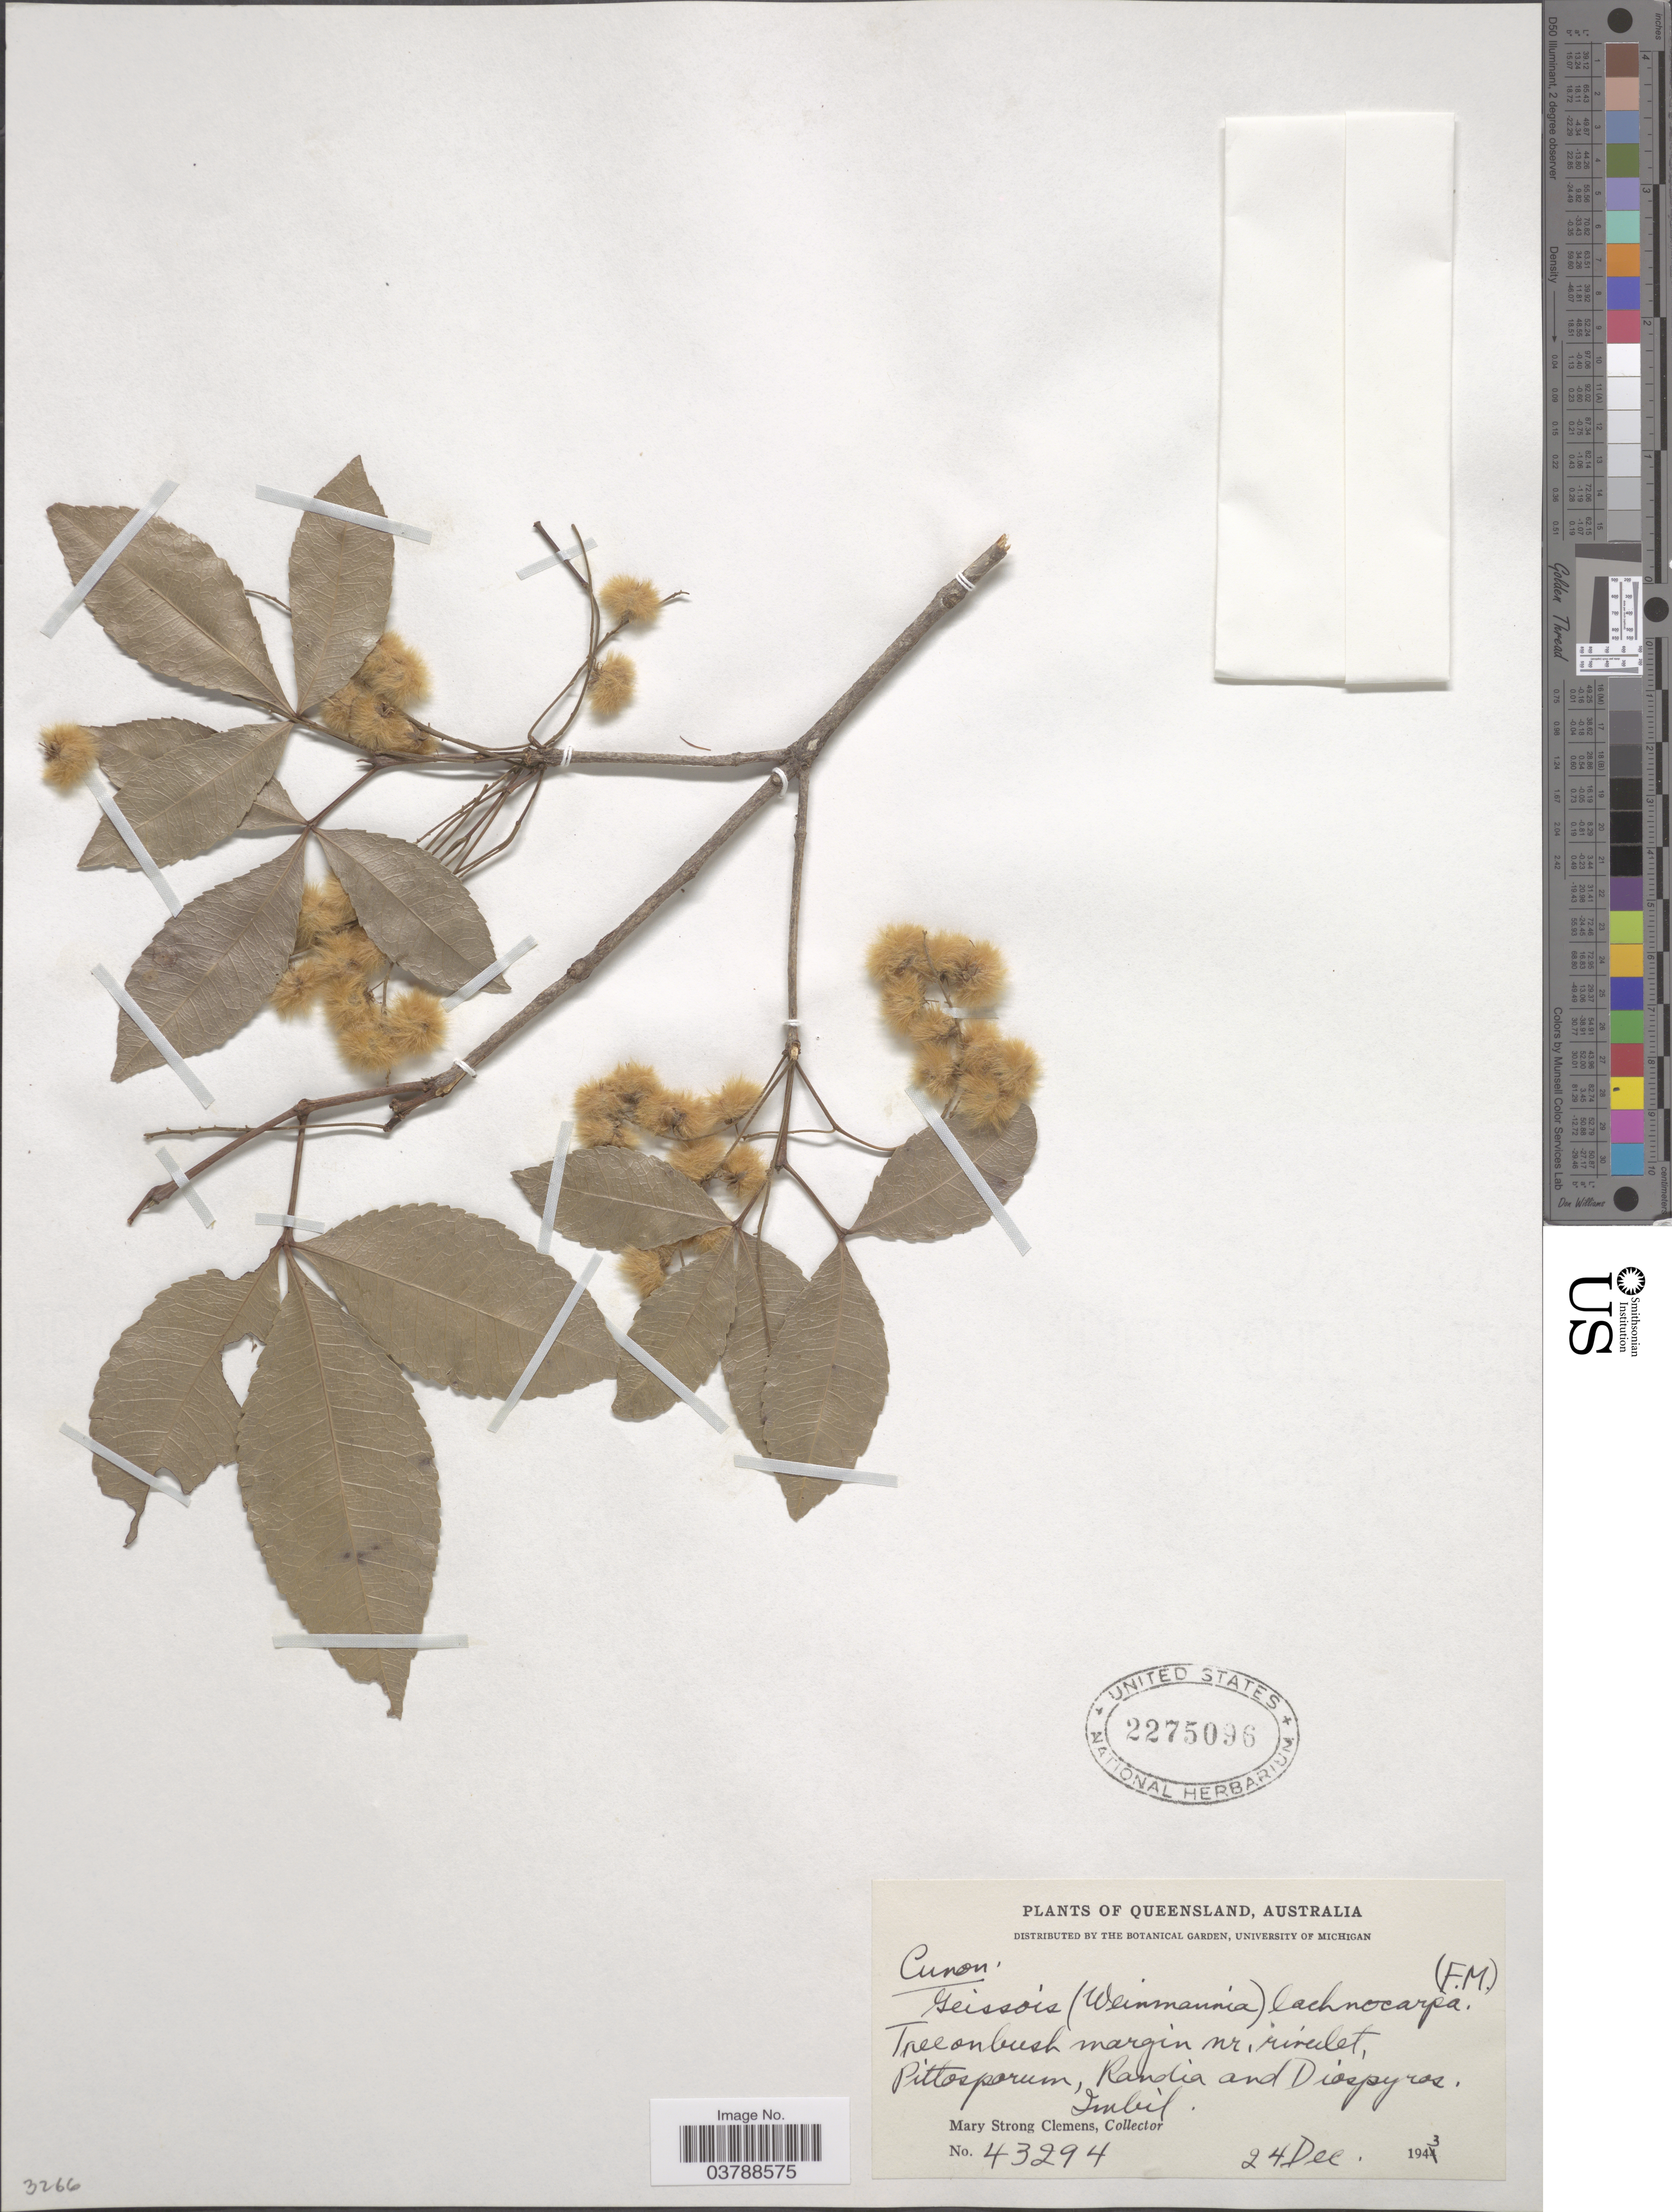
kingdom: Plantae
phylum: Tracheophyta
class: Magnoliopsida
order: Oxalidales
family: Cunoniaceae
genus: Pseudoweinmannia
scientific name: Pseudoweinmannia lachnocarpa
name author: (F. Muell.) Engl.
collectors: M. S. Clemens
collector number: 43294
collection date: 1943-12-24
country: Australia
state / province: Queensland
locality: On bush margin nr. rivulet, Imbìl.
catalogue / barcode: US 2275096